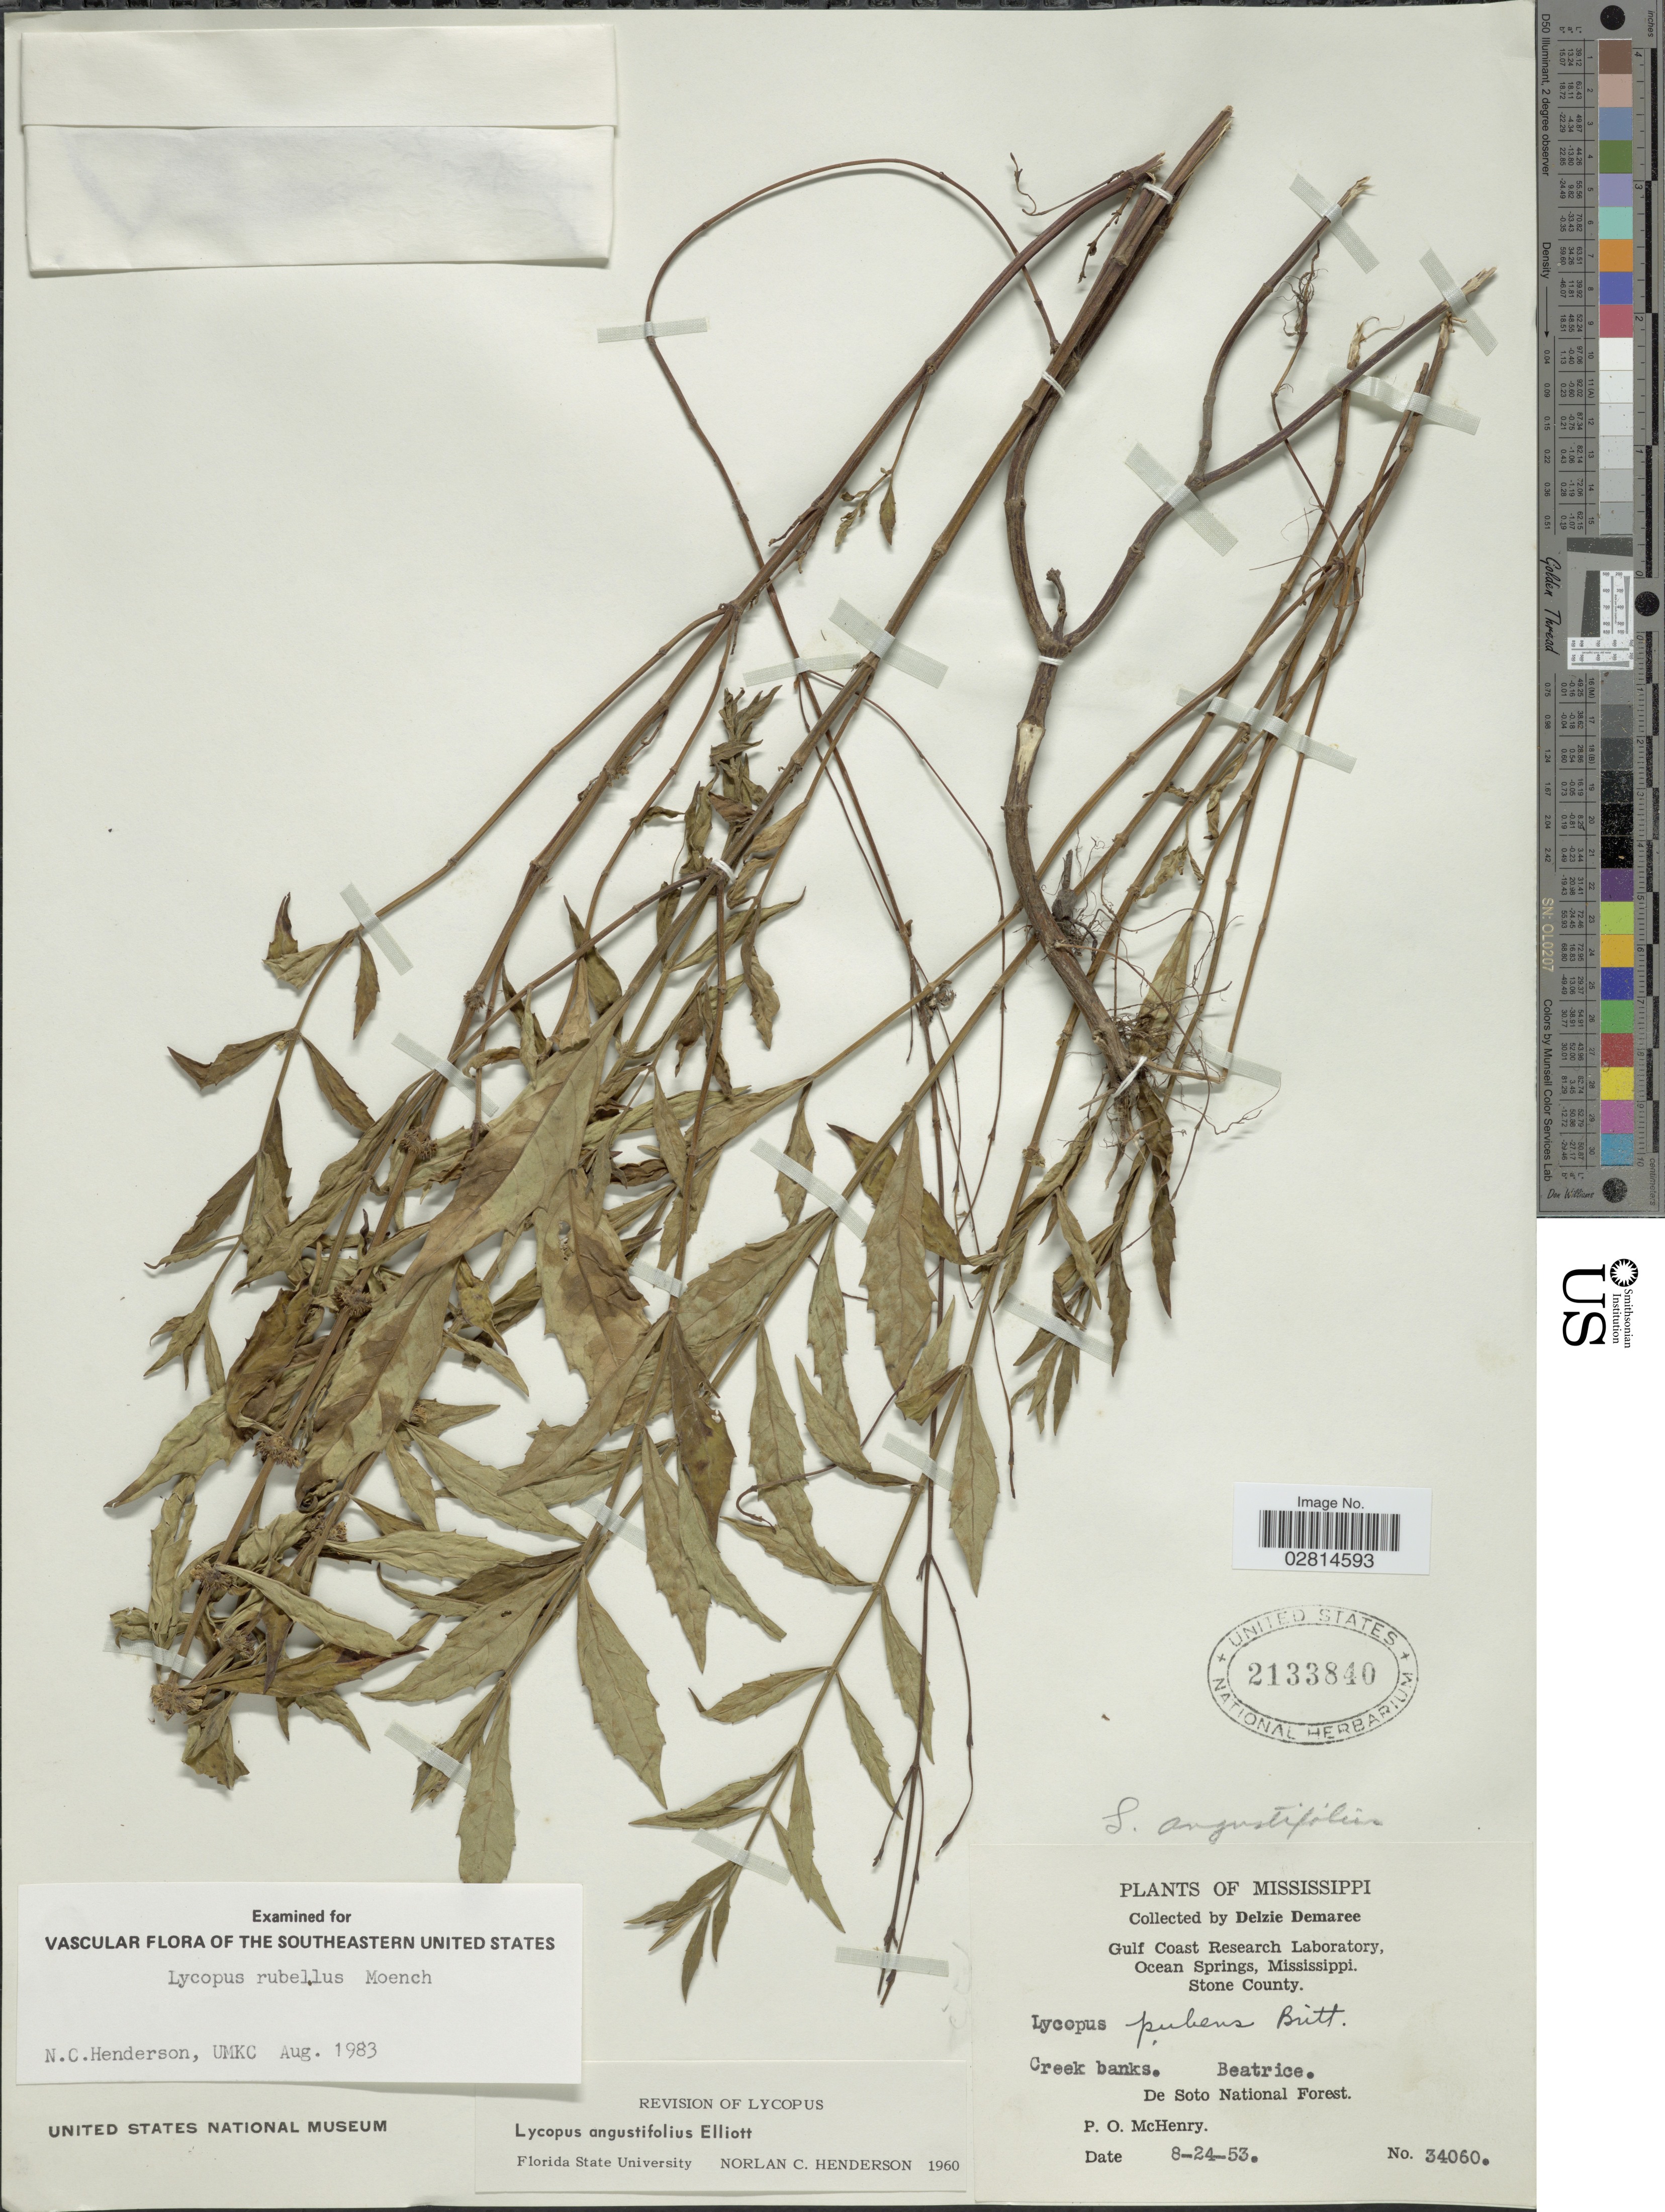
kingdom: Plantae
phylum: Tracheophyta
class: Magnoliopsida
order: Lamiales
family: Lamiaceae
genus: Lycopus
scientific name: Lycopus angustifolius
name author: Elliott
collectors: D. Demaree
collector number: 34060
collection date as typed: Transcribed d/m/y: 24/8/53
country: United States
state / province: Mississippi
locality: Creek banks. Beatrice. De Soto National Forest.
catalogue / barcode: US 2133840